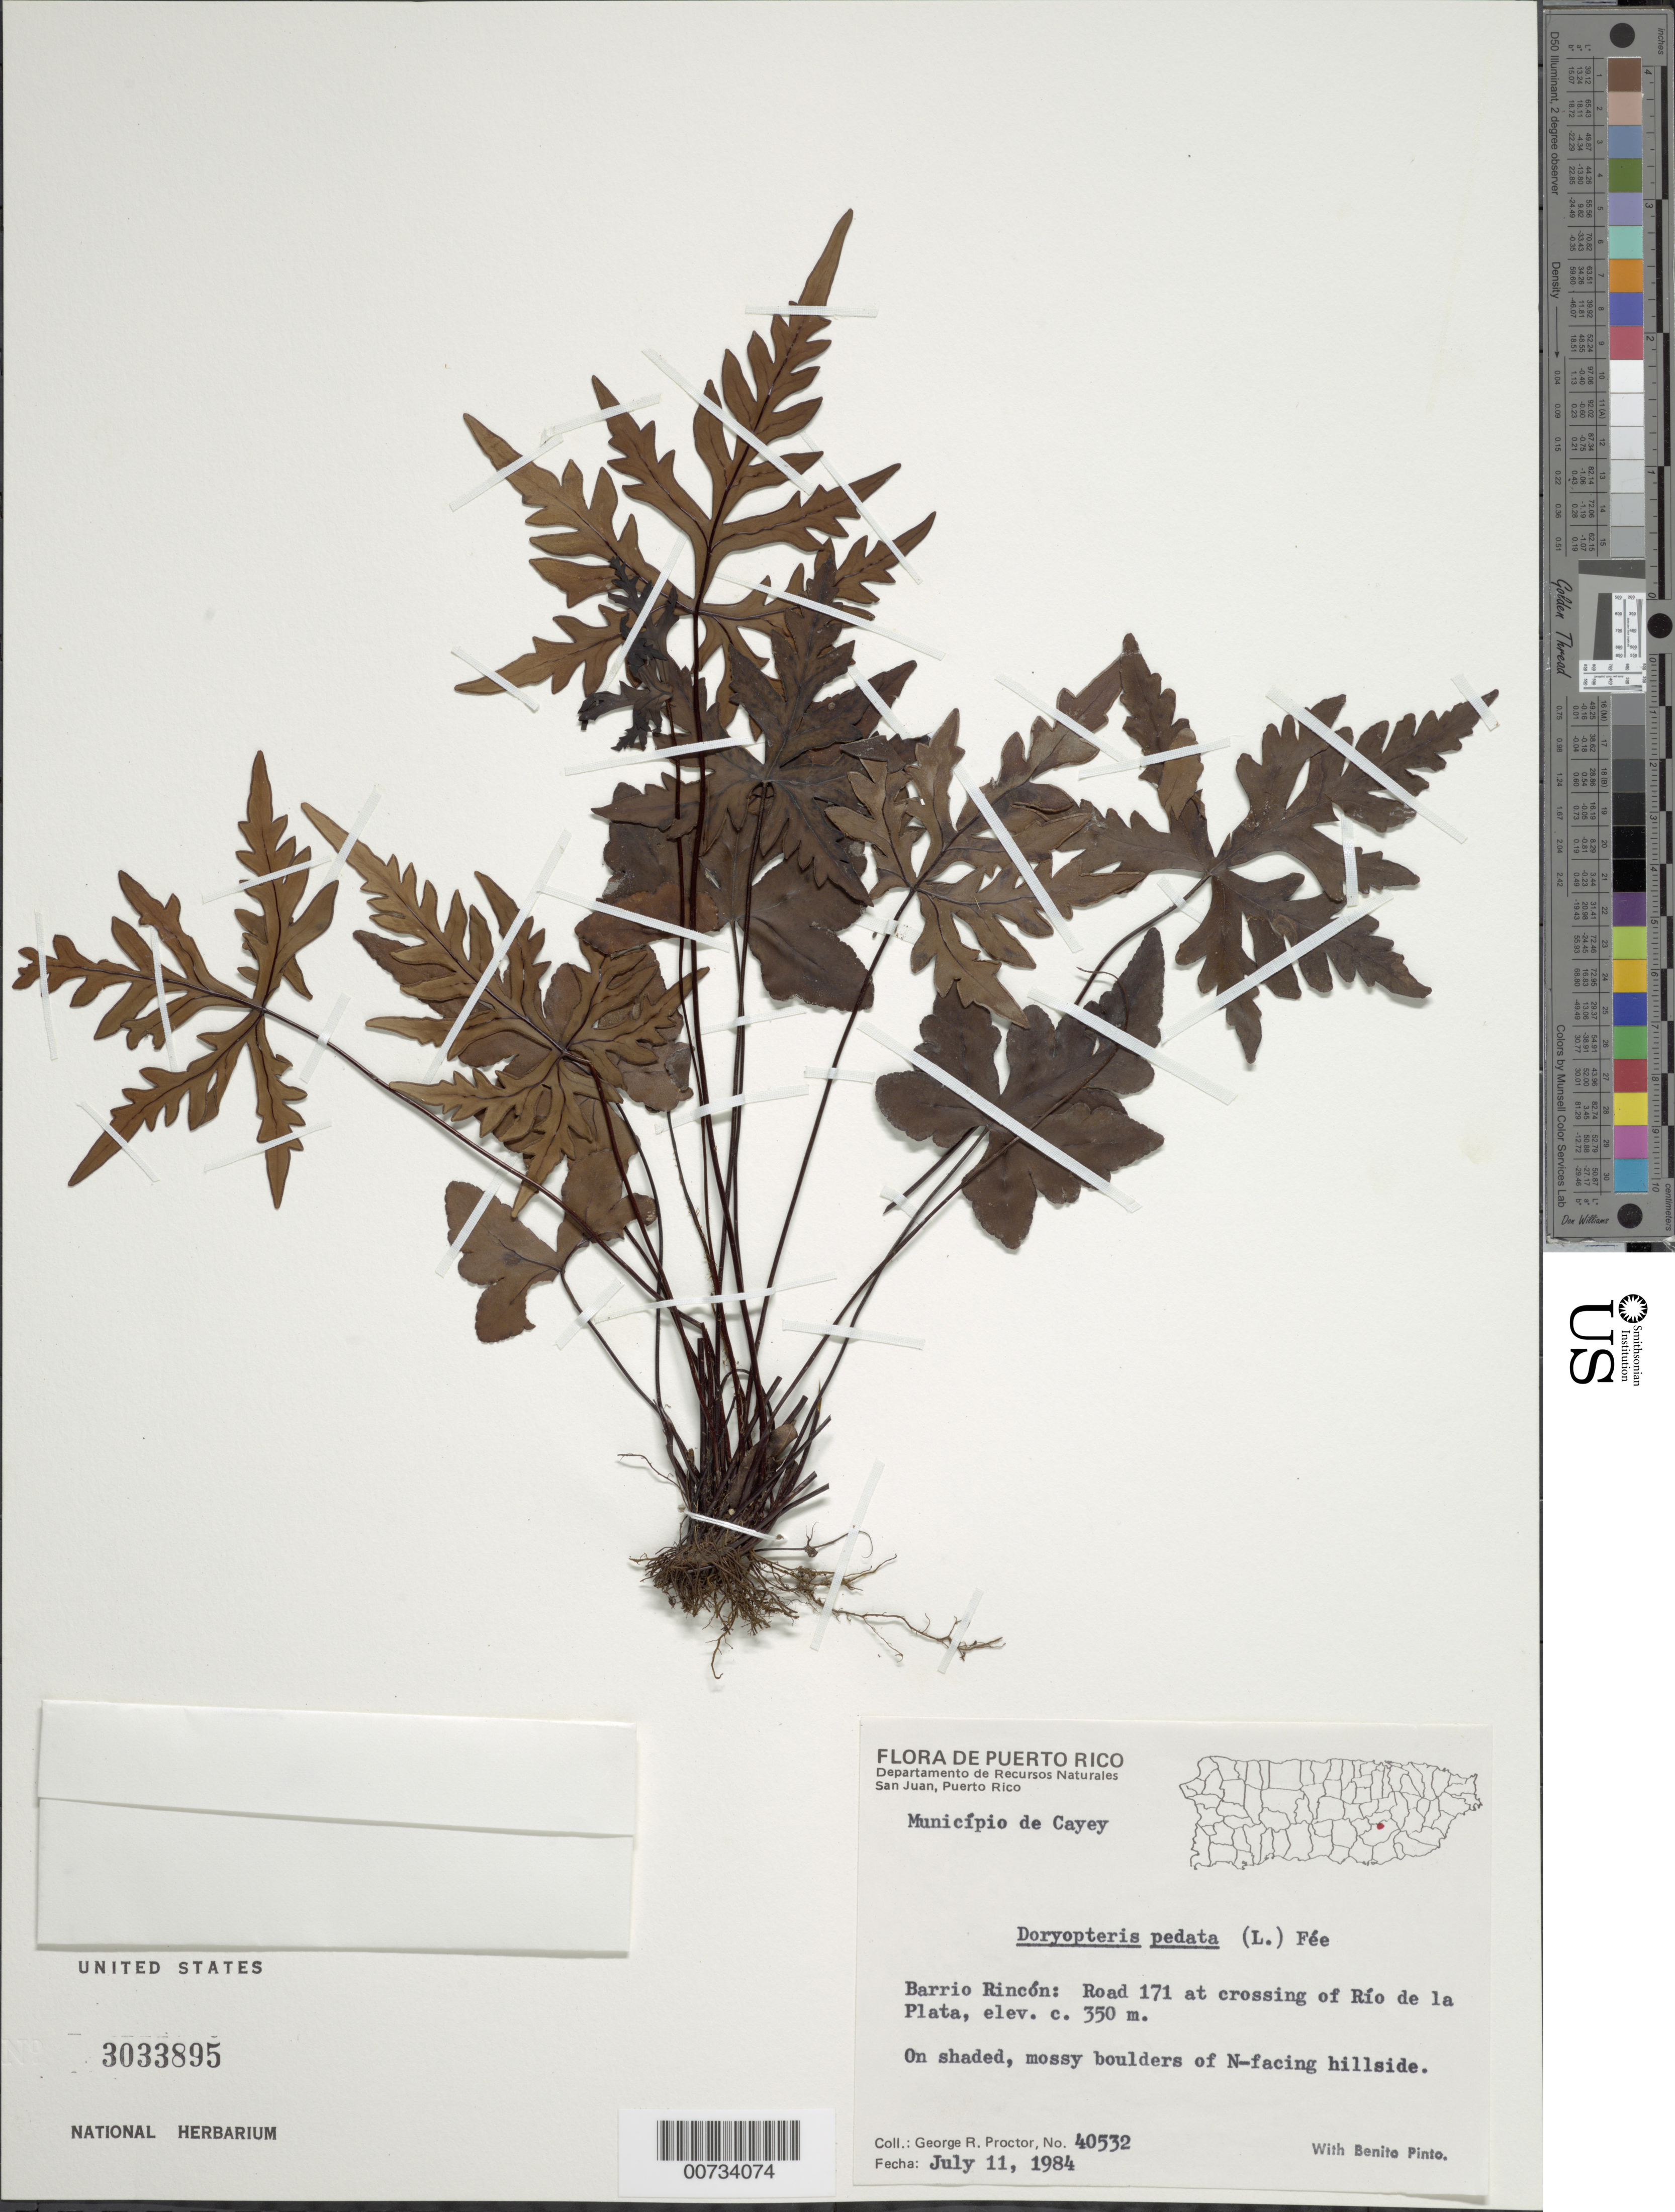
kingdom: Plantae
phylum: Tracheophyta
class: Polypodiopsida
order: Polypodiales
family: Pteridaceae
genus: Doryopteris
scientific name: Doryopteris pedata var. typica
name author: (L.) Fée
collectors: G. R. Proctor & B. Pinto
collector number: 40532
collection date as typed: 11 Jul 1984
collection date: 1984-07-11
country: Puerto Rico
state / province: Cayey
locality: Barrio Rincón: Road 171 at crossing of Río de la Plata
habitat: On shaded, mossy boulders of N-facing hillside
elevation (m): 350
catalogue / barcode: US 3033895